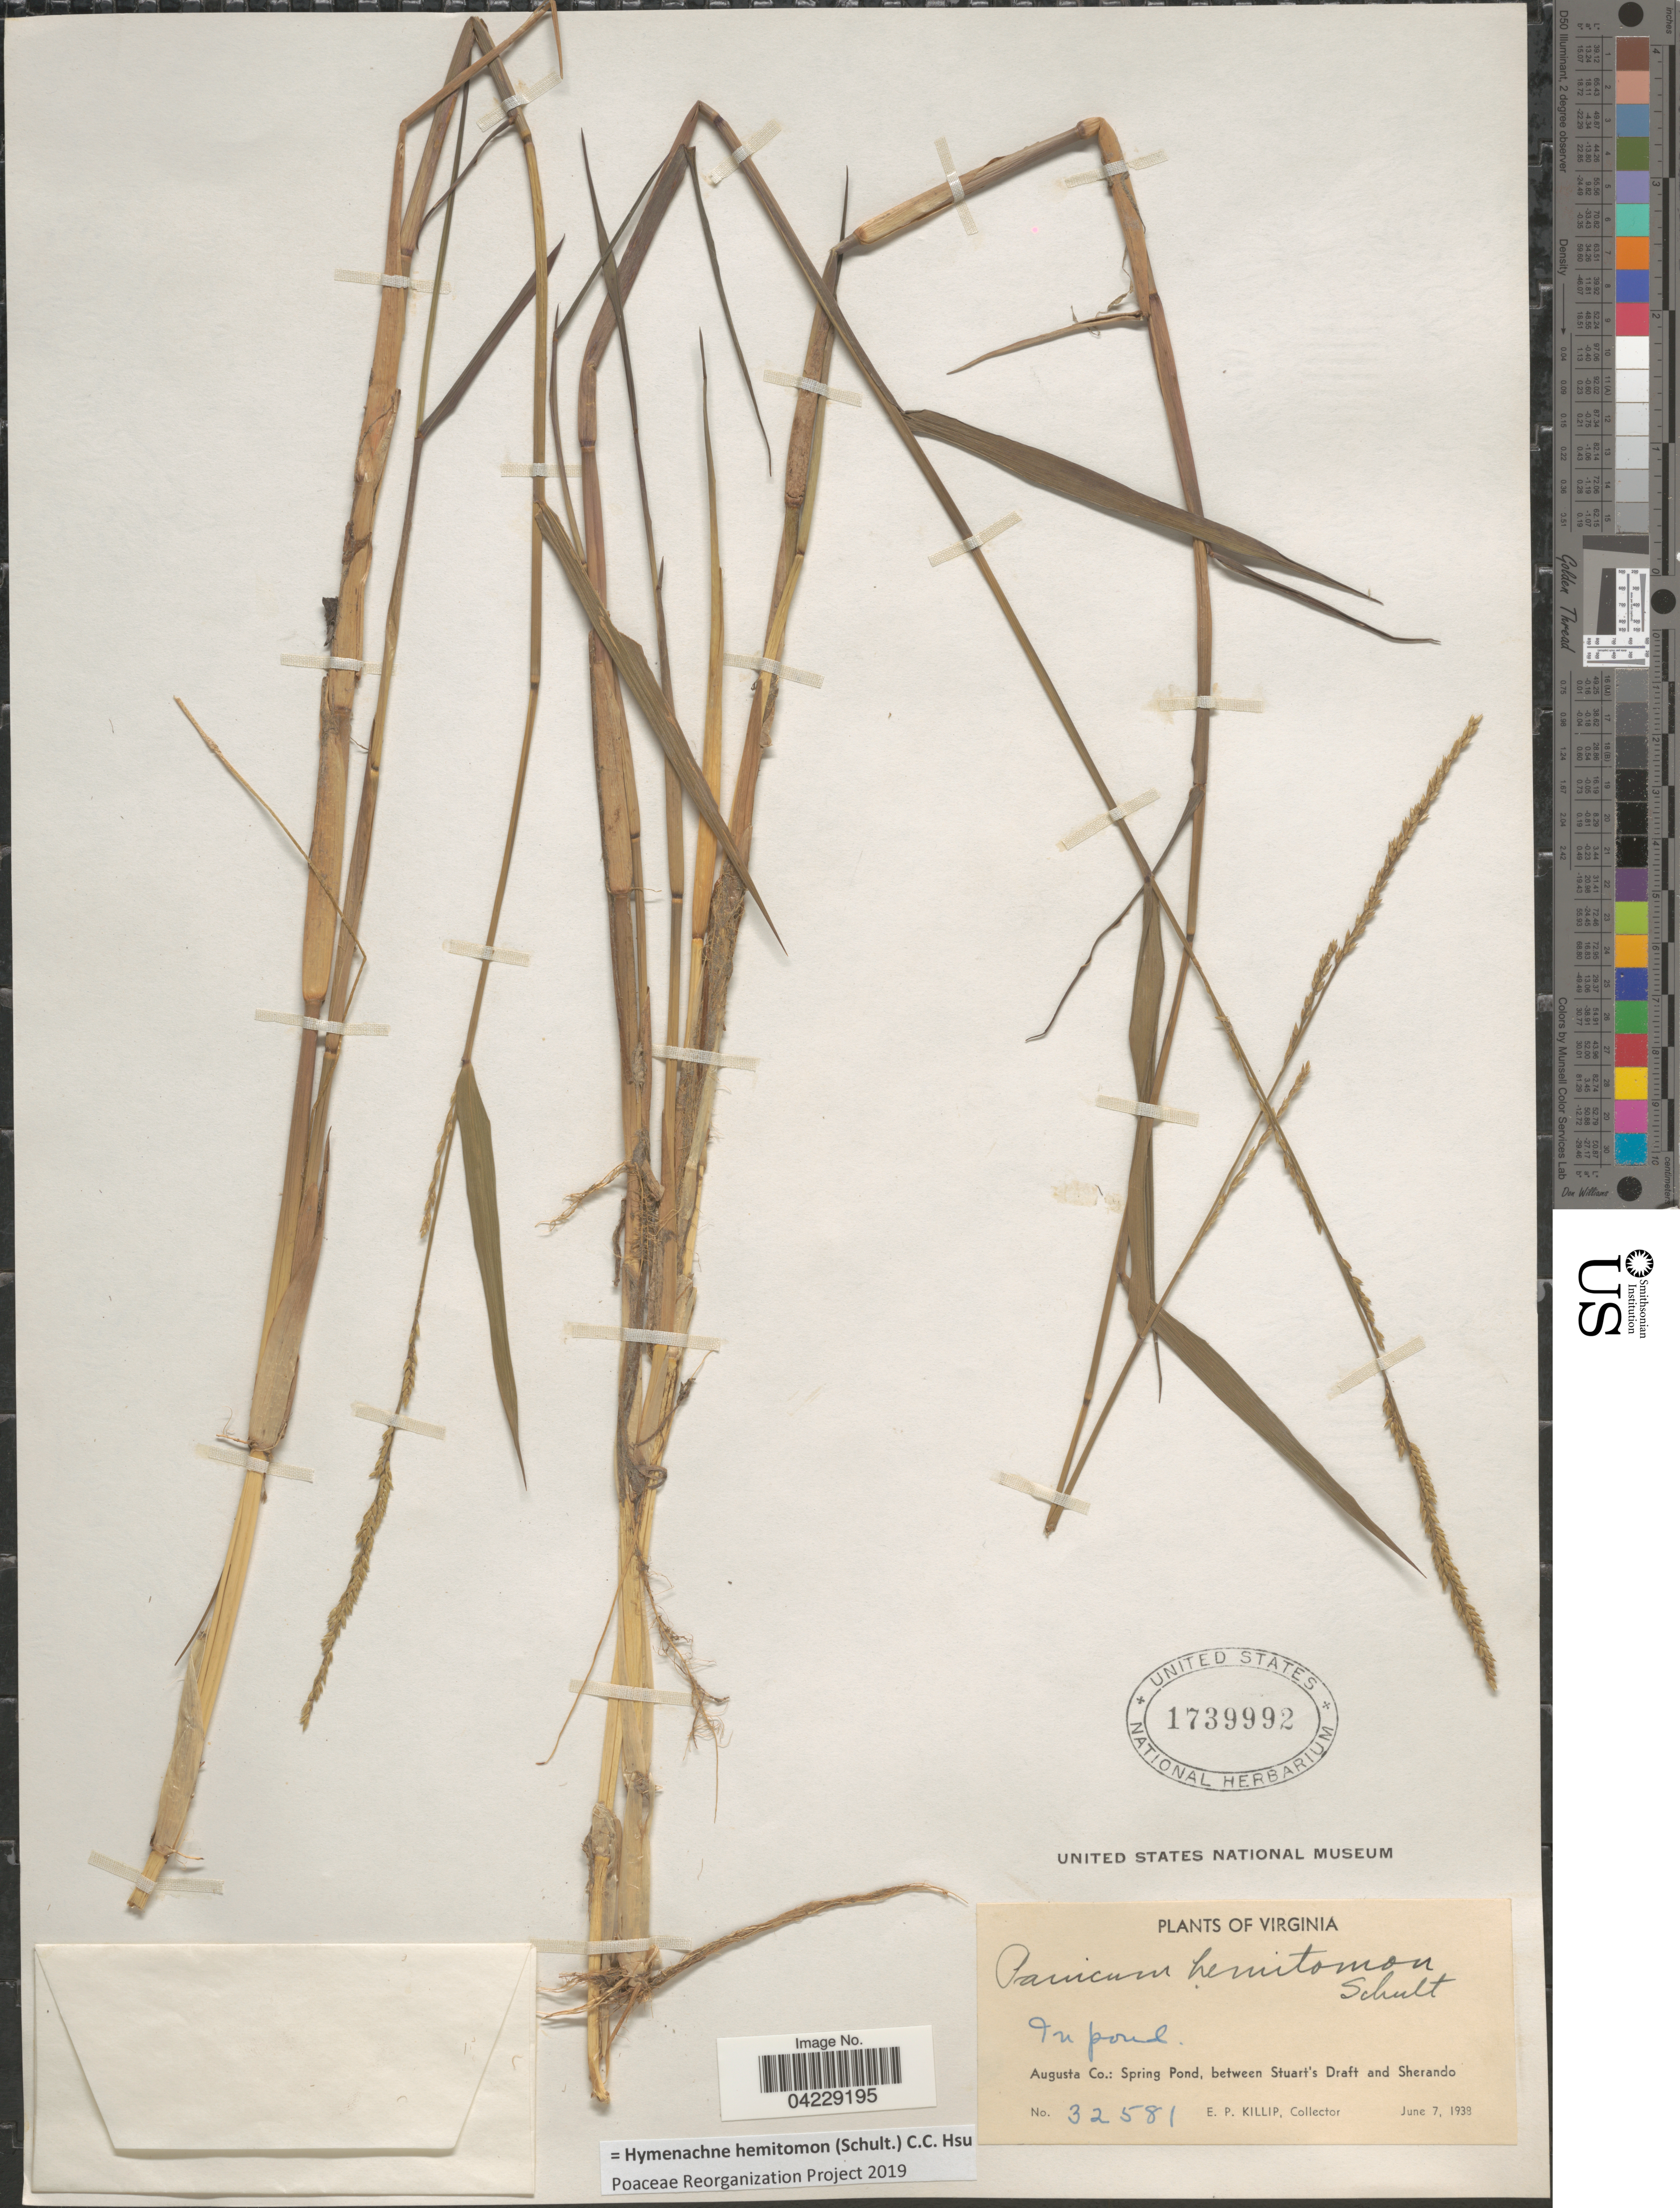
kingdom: Plantae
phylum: Tracheophyta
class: Liliopsida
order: Poales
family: Poaceae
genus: Hymenachne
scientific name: Hymenachne hemitomon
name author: (Schult.) C. C. Hsu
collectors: E. P. Killip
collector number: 32581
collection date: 1938-06-07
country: United States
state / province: Virginia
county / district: Augusta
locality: Augusta Co.: Spring Pond, between Stuart's Draft and Sherando.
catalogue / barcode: US 1739992